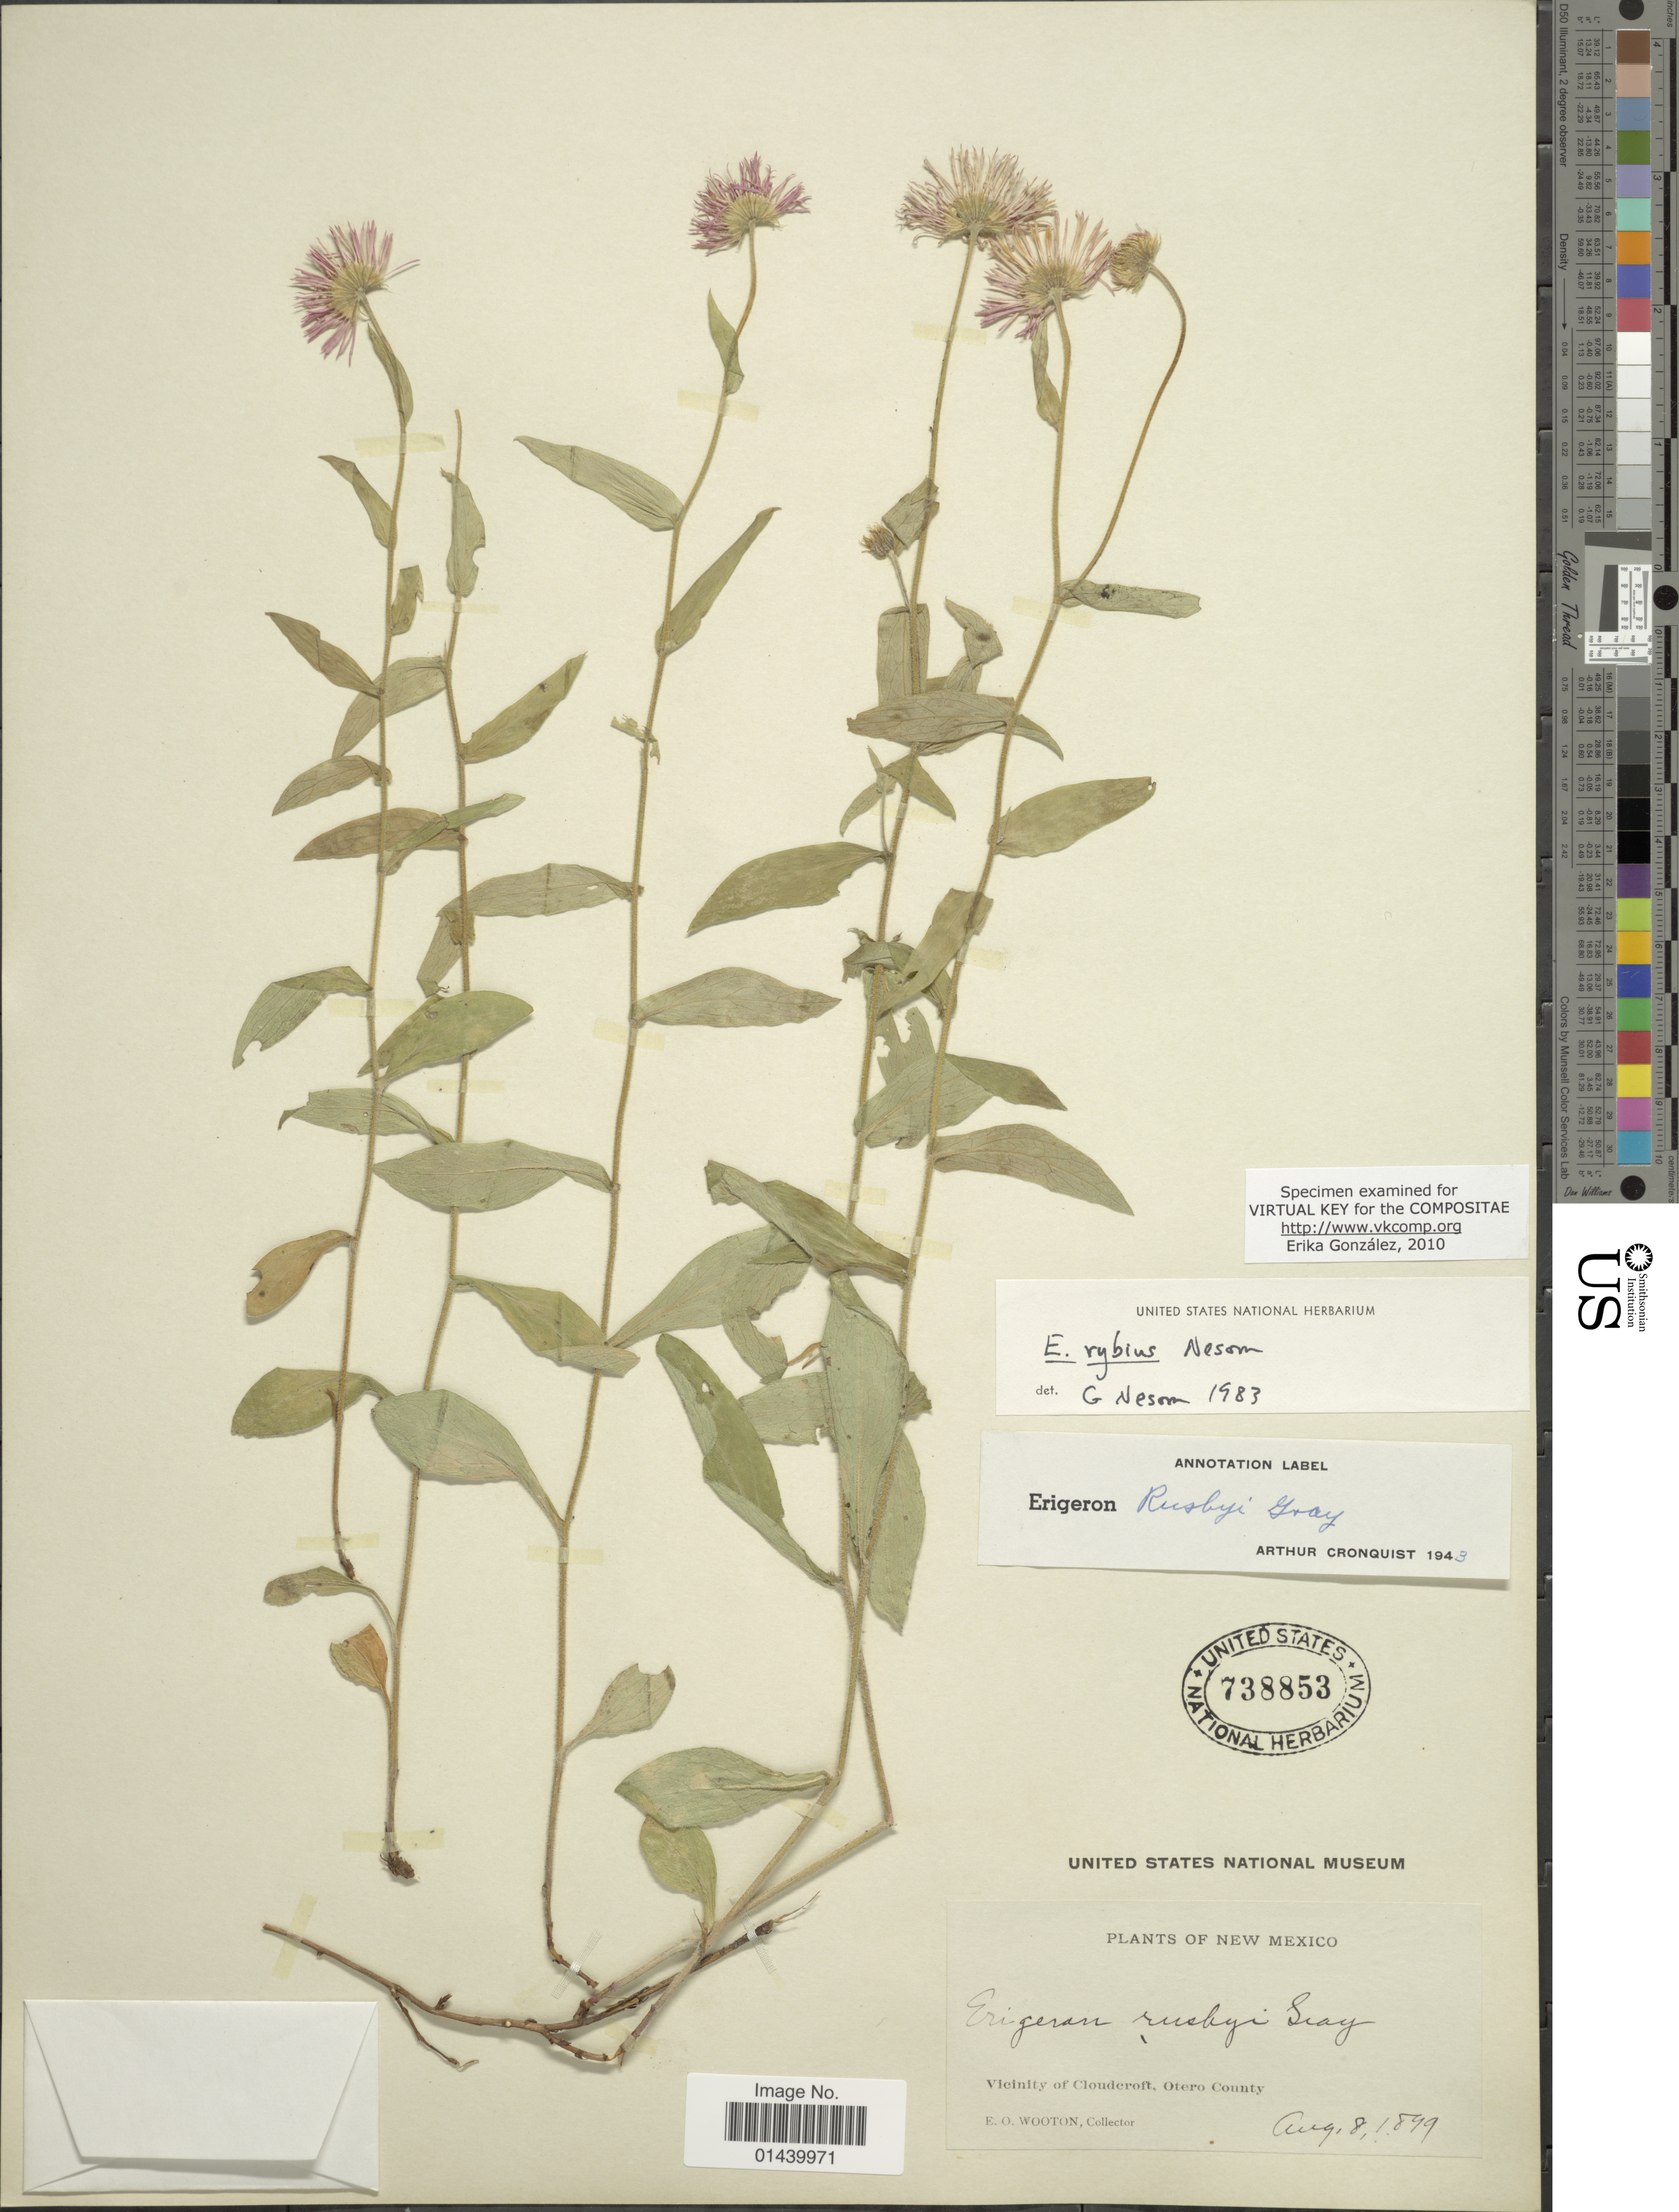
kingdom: Plantae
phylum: Tracheophyta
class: Magnoliopsida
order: Asterales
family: Asteraceae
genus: Erigeron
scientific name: Erigeron rybius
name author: G.L. Nesom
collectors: E. O. Wooton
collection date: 1849-08-08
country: United States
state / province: New Mexico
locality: Vicinity of Cloudcroft, Otero County.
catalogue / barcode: US 738853